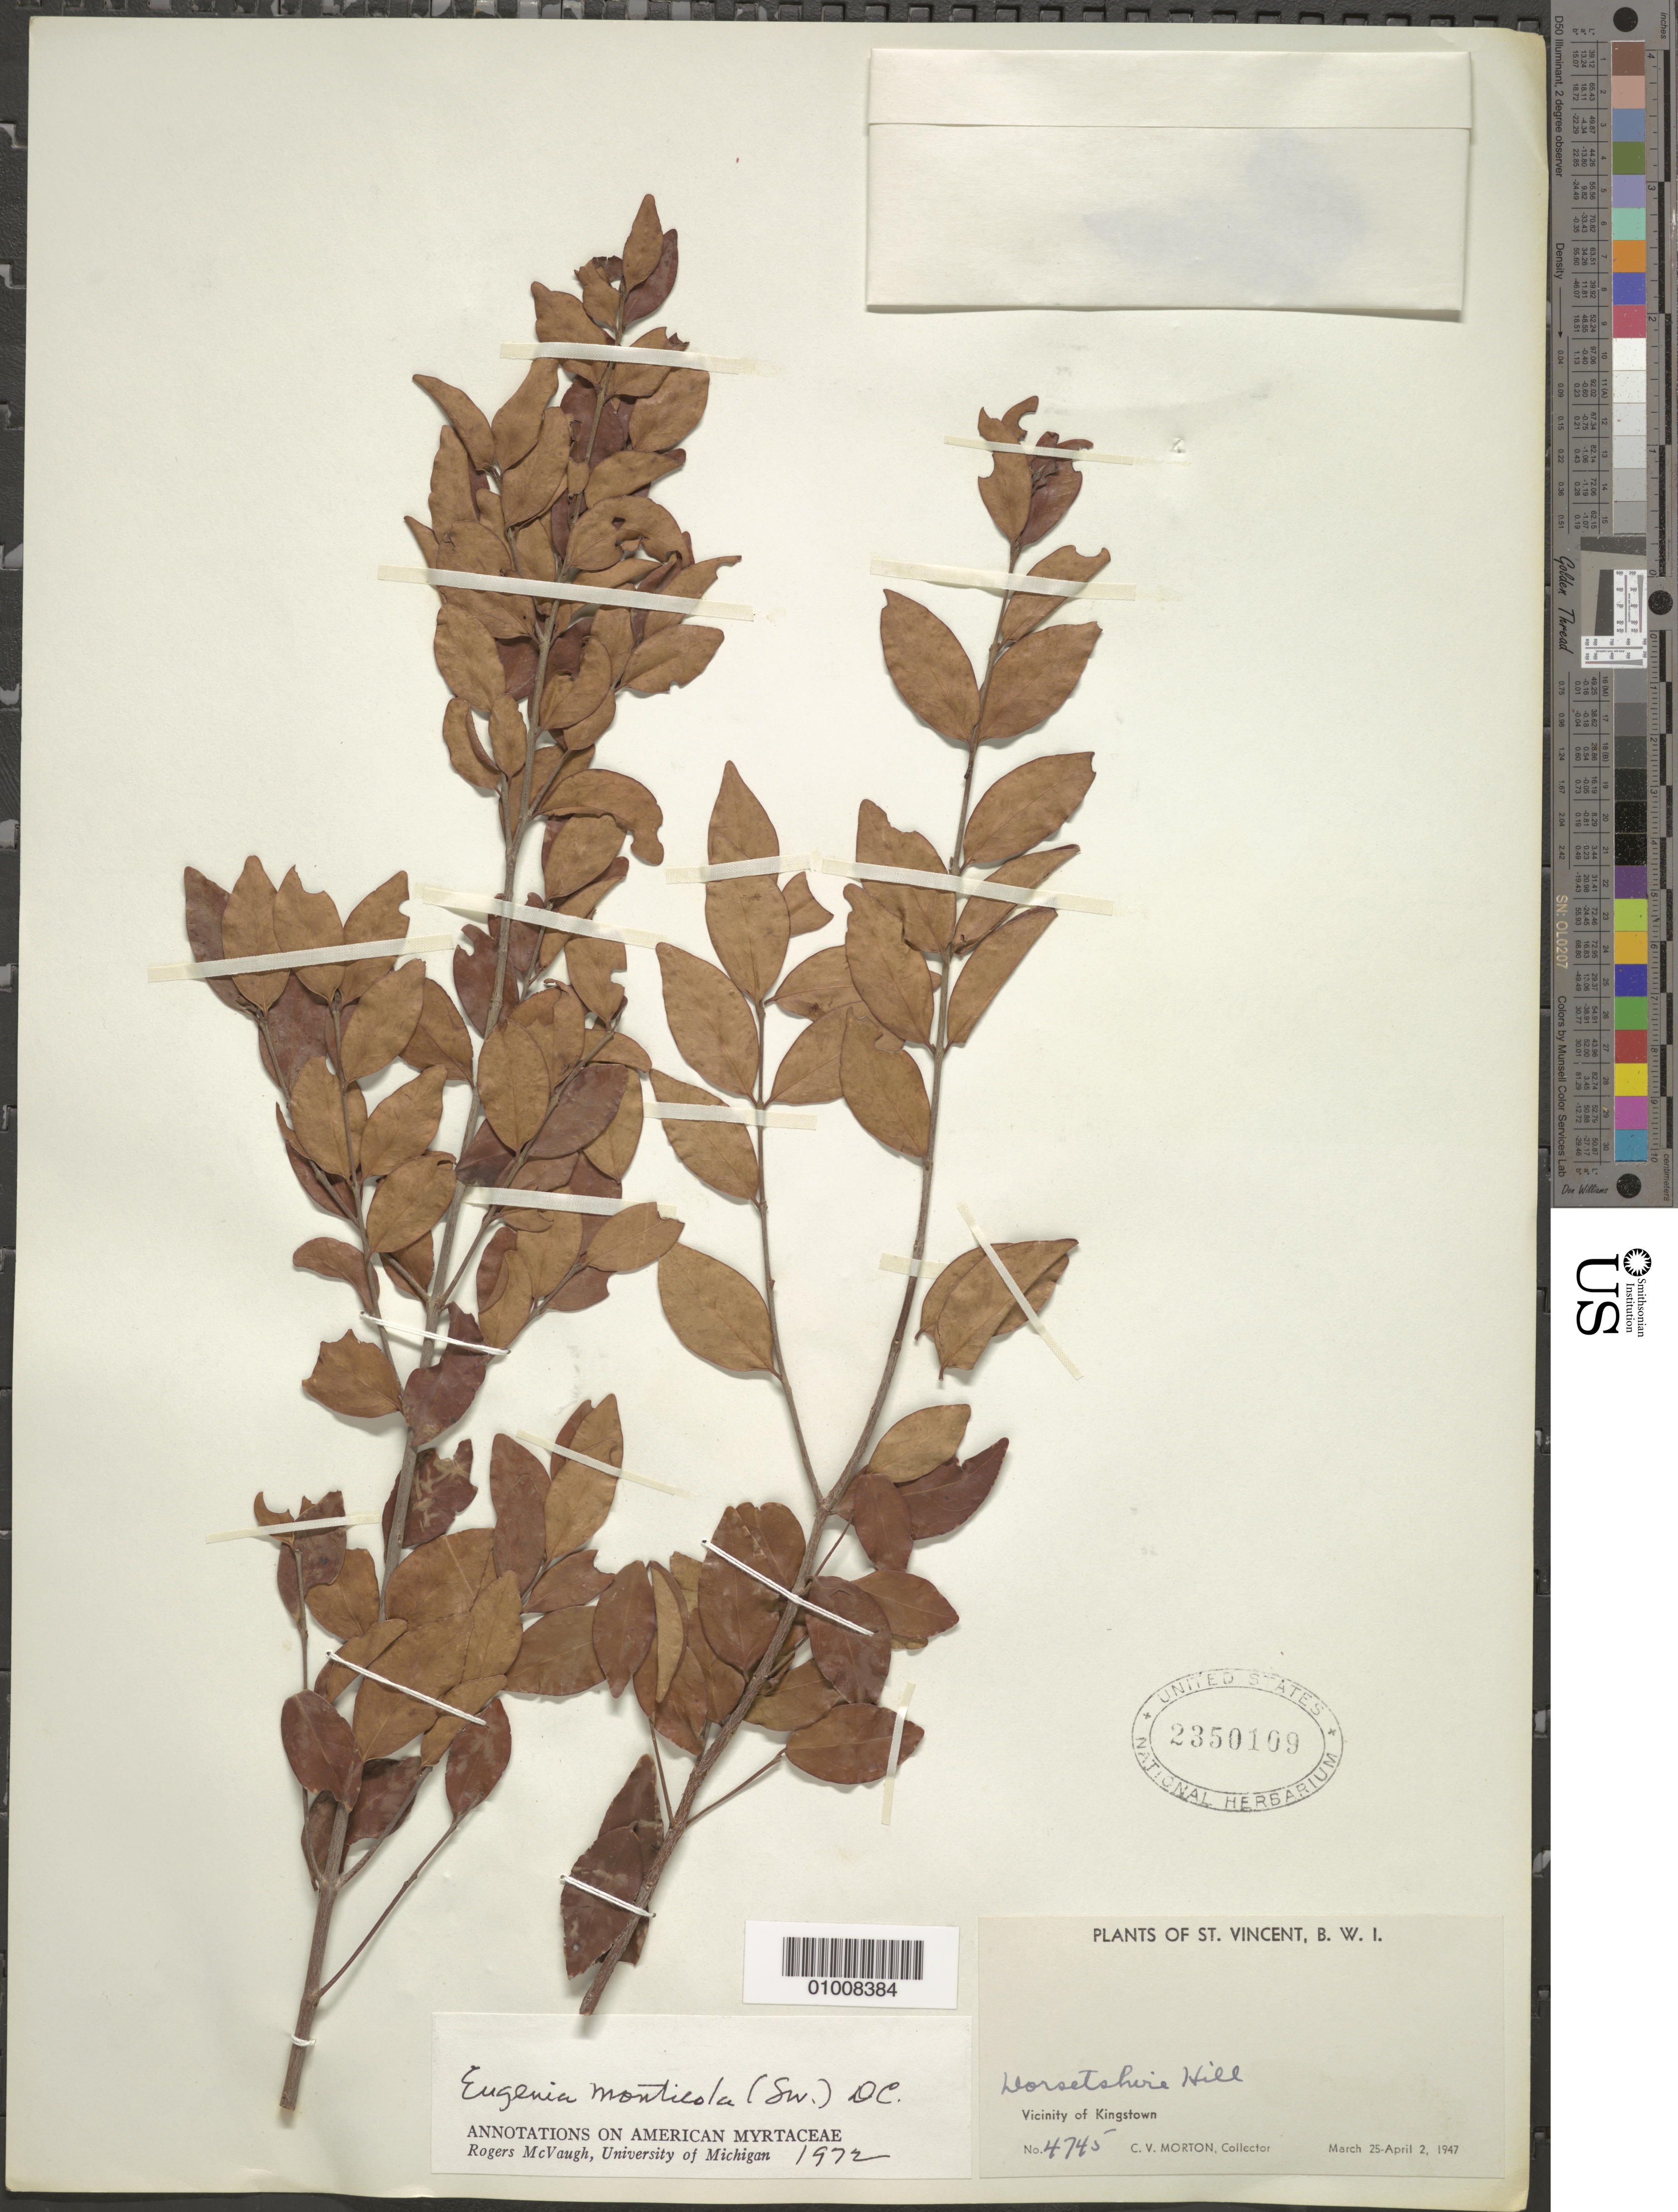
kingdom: Plantae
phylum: Tracheophyta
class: Magnoliopsida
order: Myrtales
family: Myrtaceae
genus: Eugenia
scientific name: Eugenia monticola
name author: (Sw.) DC.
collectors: C. V. Morton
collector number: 4745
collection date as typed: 25 Mar 1947 to 02 Apr 1947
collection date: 1947-03-25/1947-04-02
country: St. Vincent - Grenadines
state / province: Saint George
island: St. Vincent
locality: Dorsetshire Hill, vicinity of Kingstown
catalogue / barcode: US 2350109